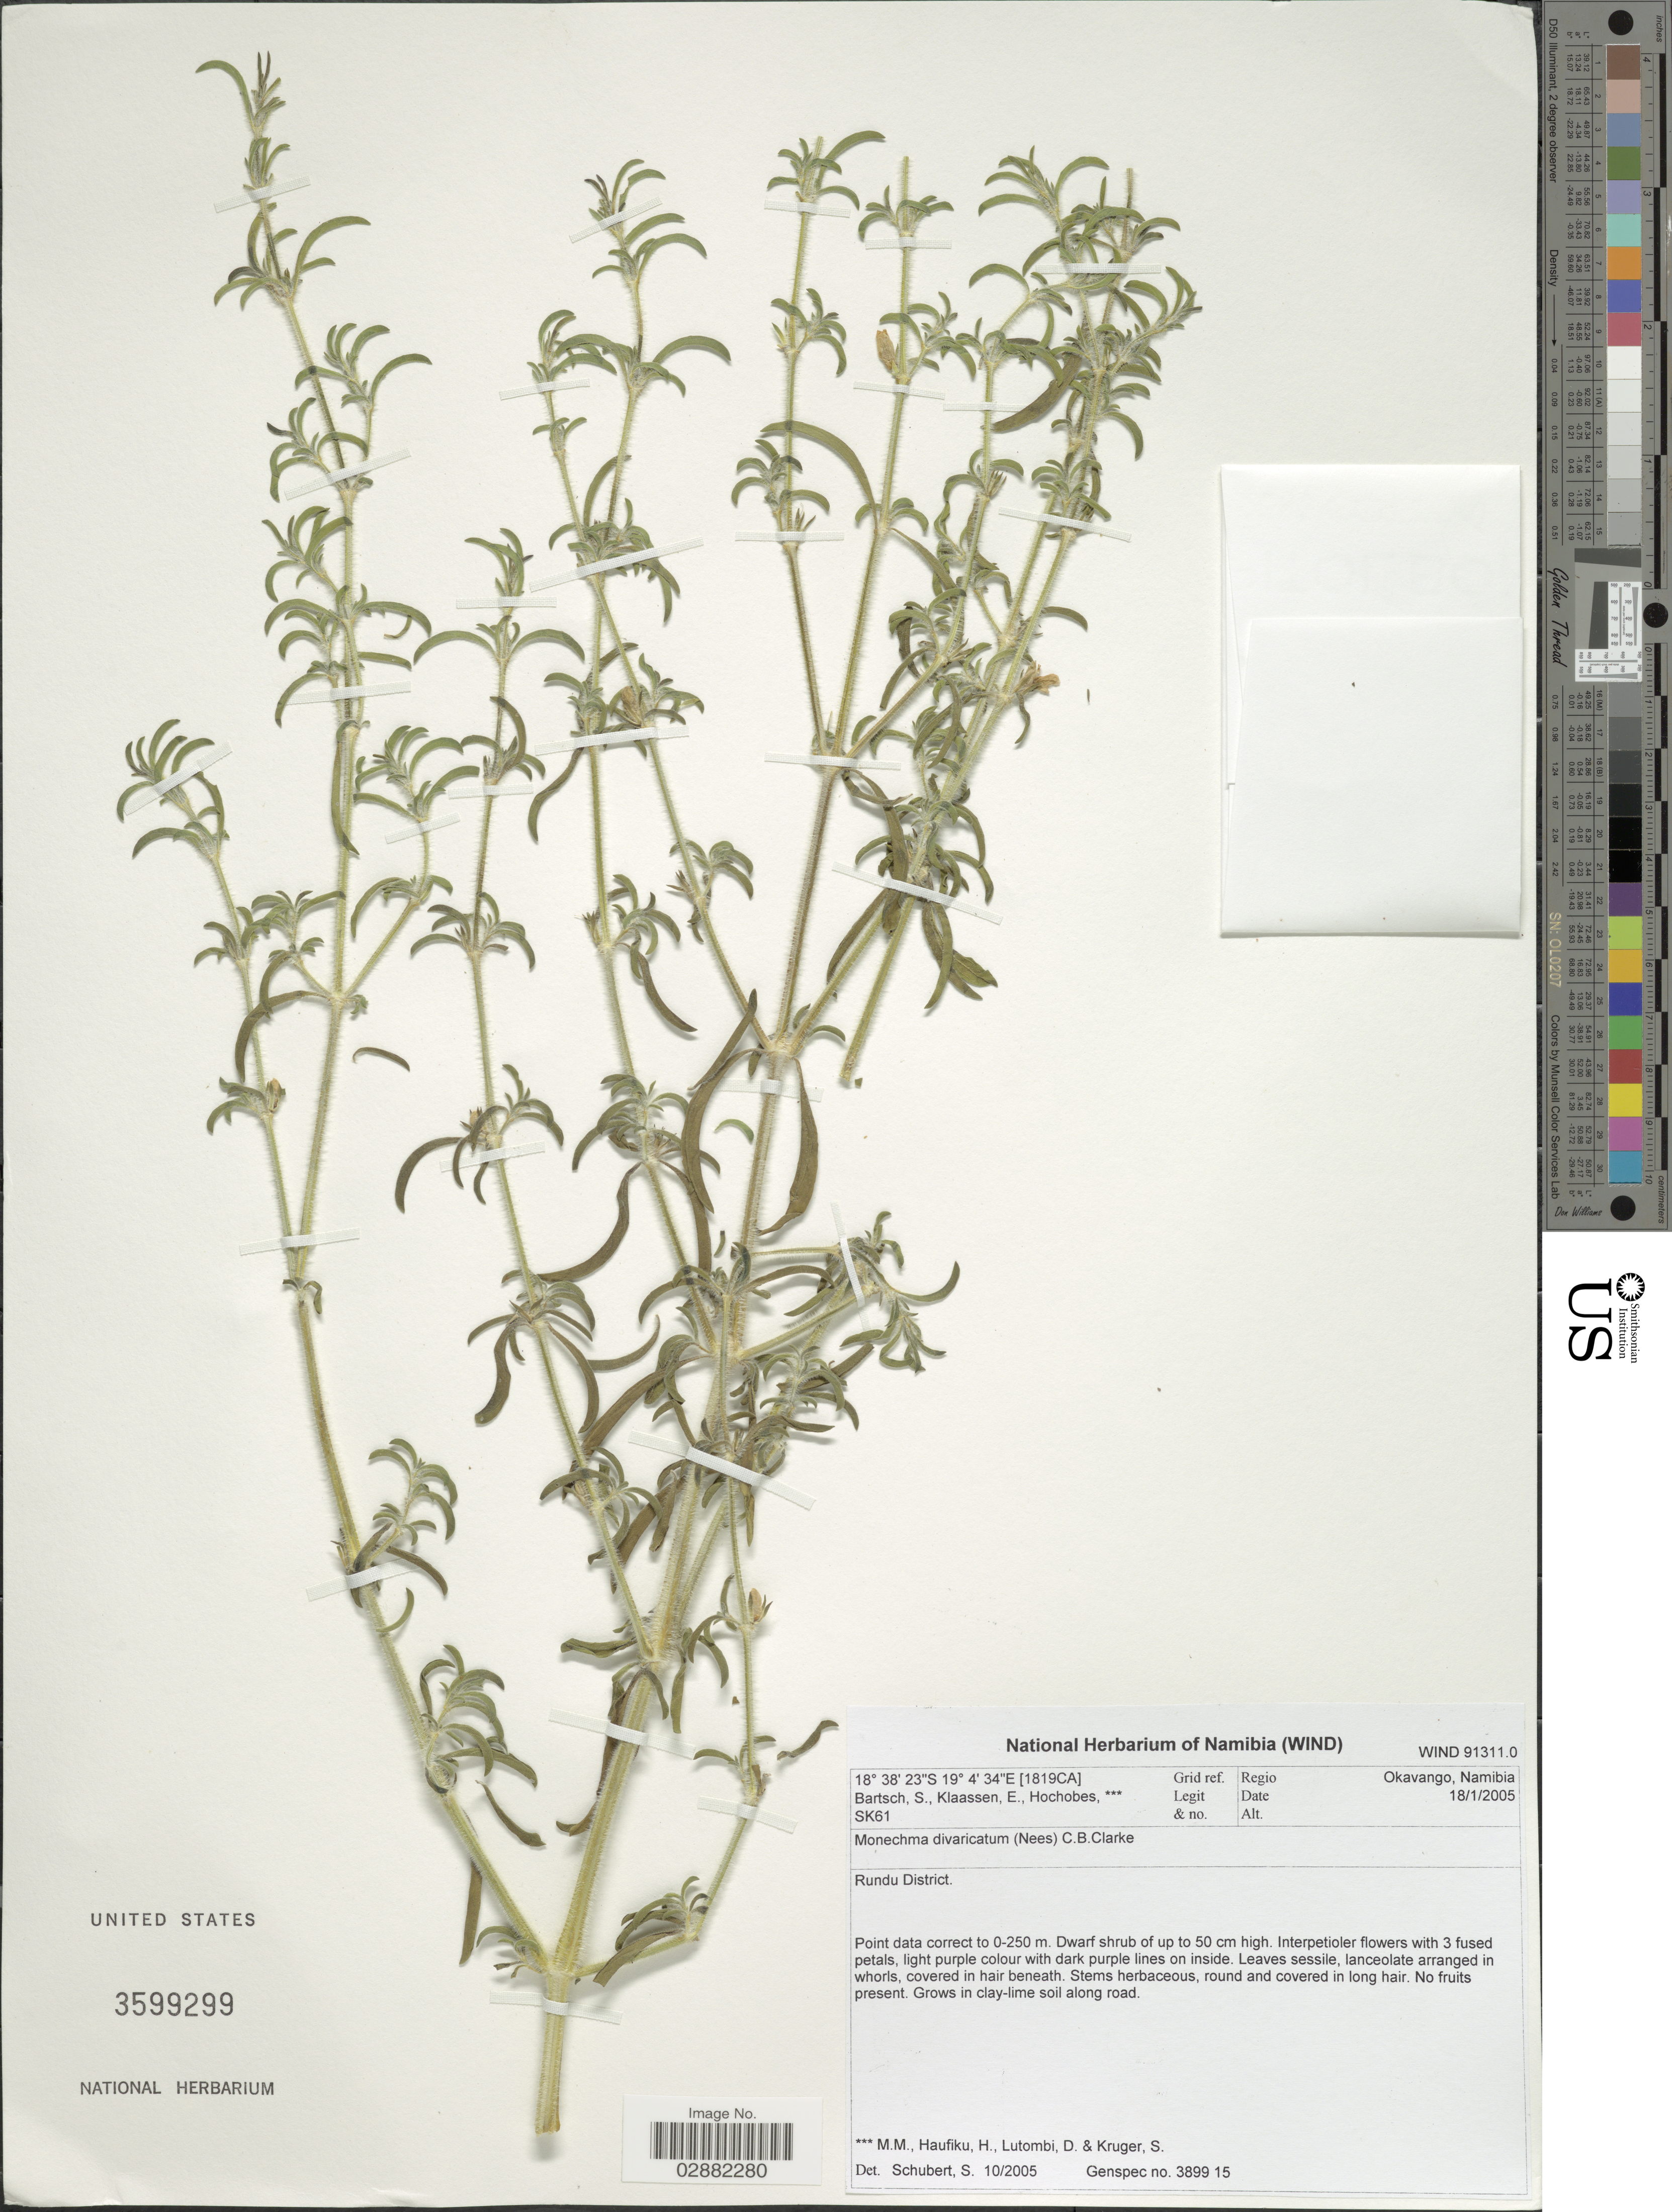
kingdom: Plantae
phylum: Tracheophyta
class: Magnoliopsida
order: Lamiales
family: Acanthaceae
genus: Justicia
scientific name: Justicia divaricata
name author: Willd. ex Nees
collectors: S. Bartsch, E. S. Klaassen, M. Hochobes, H. Haufiku & et al.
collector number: SK61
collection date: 2005-01-18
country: Namibia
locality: [1819CA] Grid ref. Regio Okavango, Namibia. Rundu District.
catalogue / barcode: US 3599299